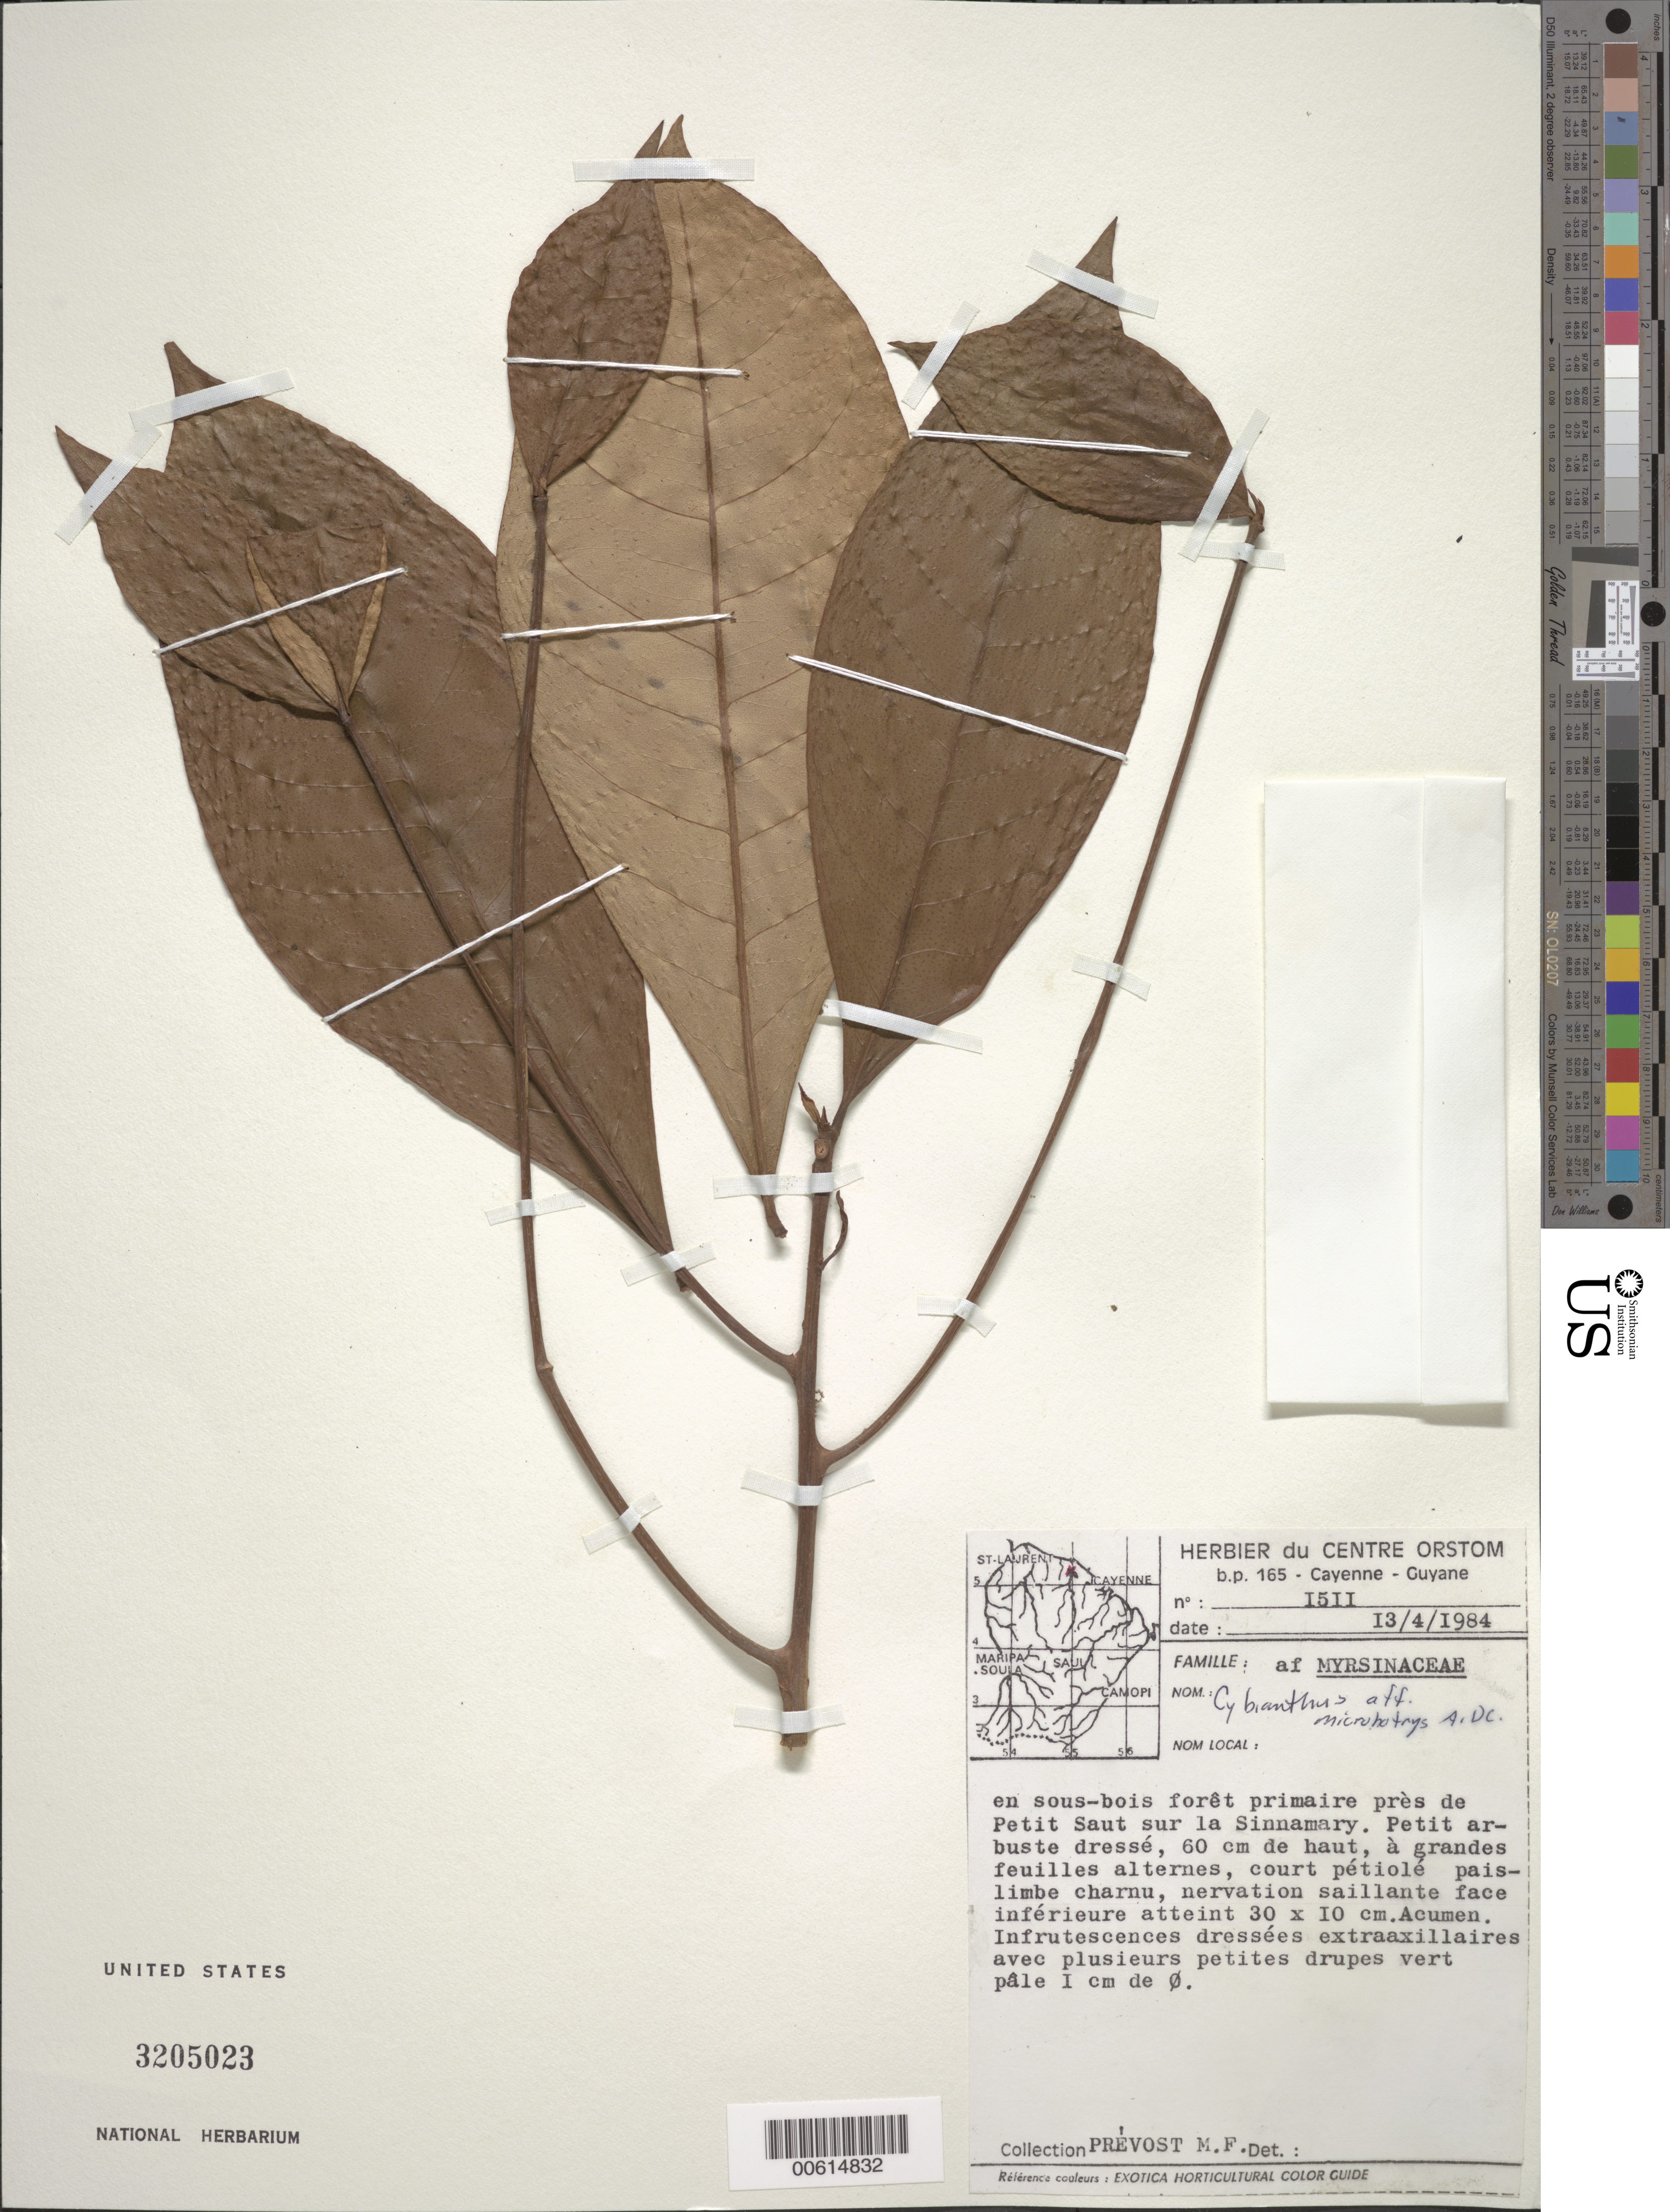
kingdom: Plantae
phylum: Tracheophyta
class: Magnoliopsida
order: Ericales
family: Primulaceae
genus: Cybianthus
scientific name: Cybianthus microbotrys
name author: A. DC.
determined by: Pipoly, J. J., III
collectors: M.-F. Prévost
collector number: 1511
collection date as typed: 13-Apr-84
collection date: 1984-04-13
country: French Guiana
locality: Petit Saut sur la Sinnamary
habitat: Primary forest, understory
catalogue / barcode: US 3205023